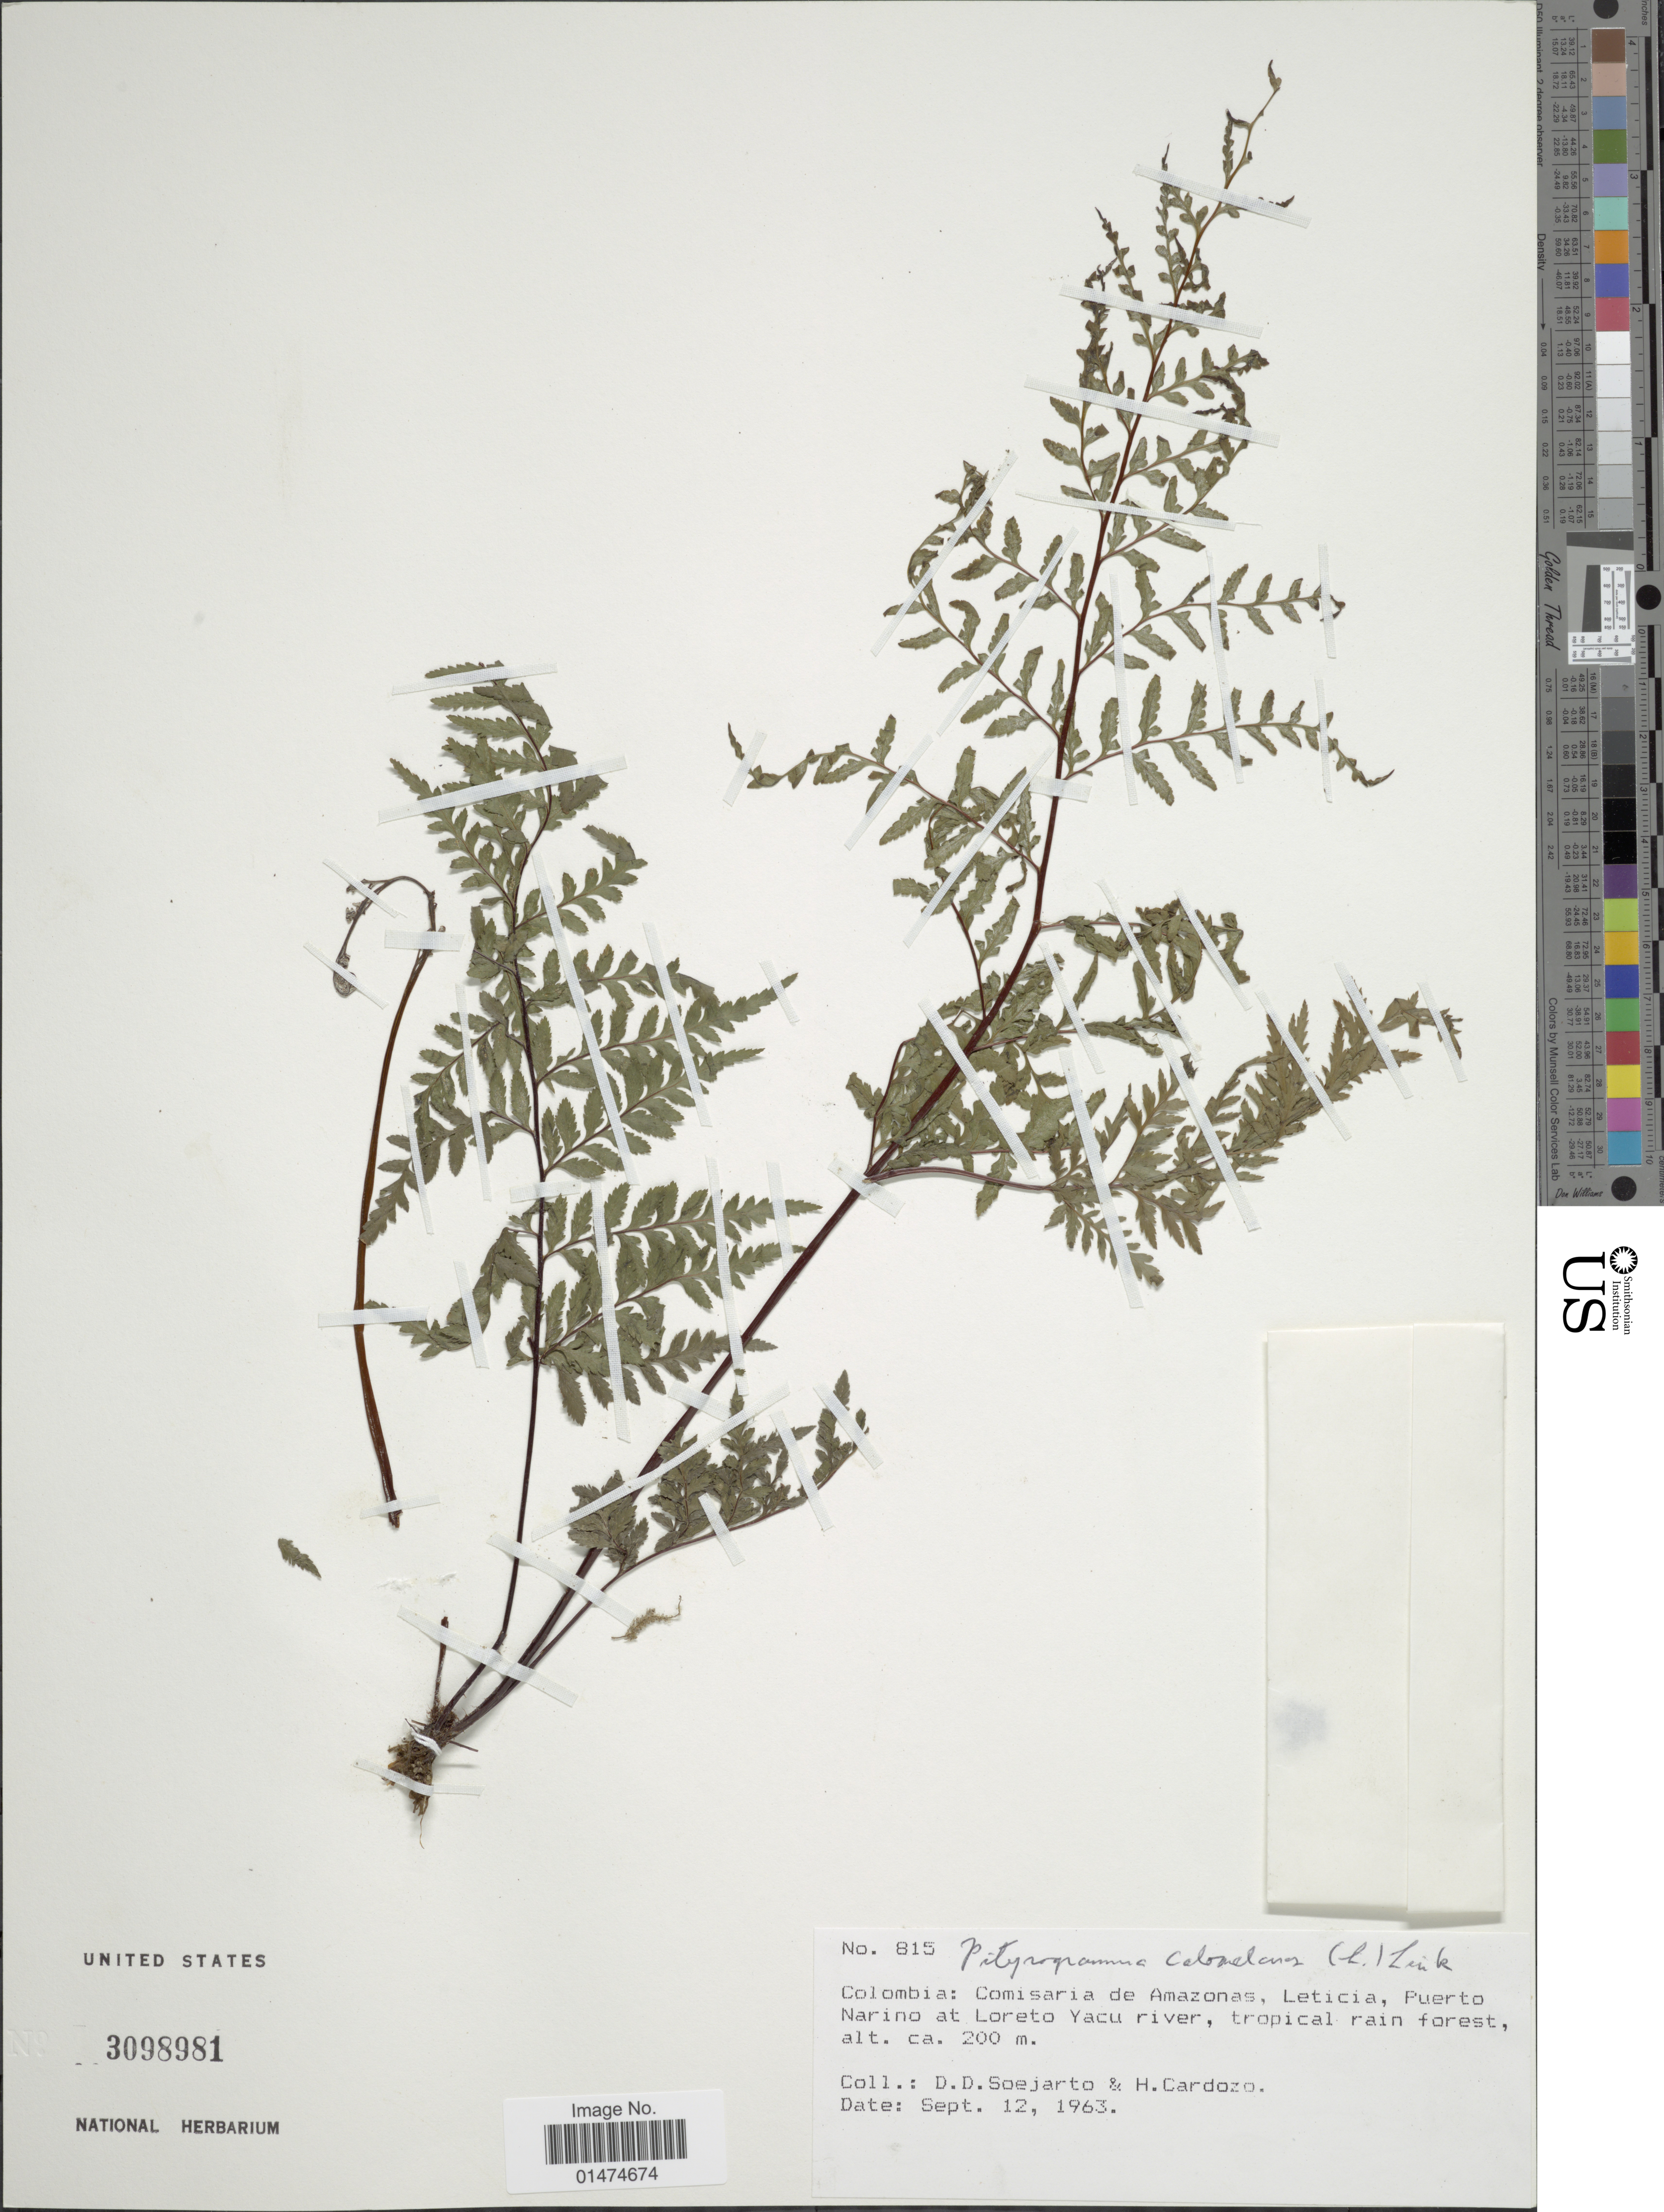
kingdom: Plantae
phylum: Tracheophyta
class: Polypodiopsida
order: Polypodiales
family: Pteridaceae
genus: Pityrogramma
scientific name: Pityrogramma calomelanos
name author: (L.) Link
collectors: H. Cardozo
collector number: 815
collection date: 1963-09-12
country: Colombia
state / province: Amazônas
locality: Comisaria de Amazonas, Leticia, Puerto Narino at Loreto Yacu river.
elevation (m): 200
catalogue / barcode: US 3098981